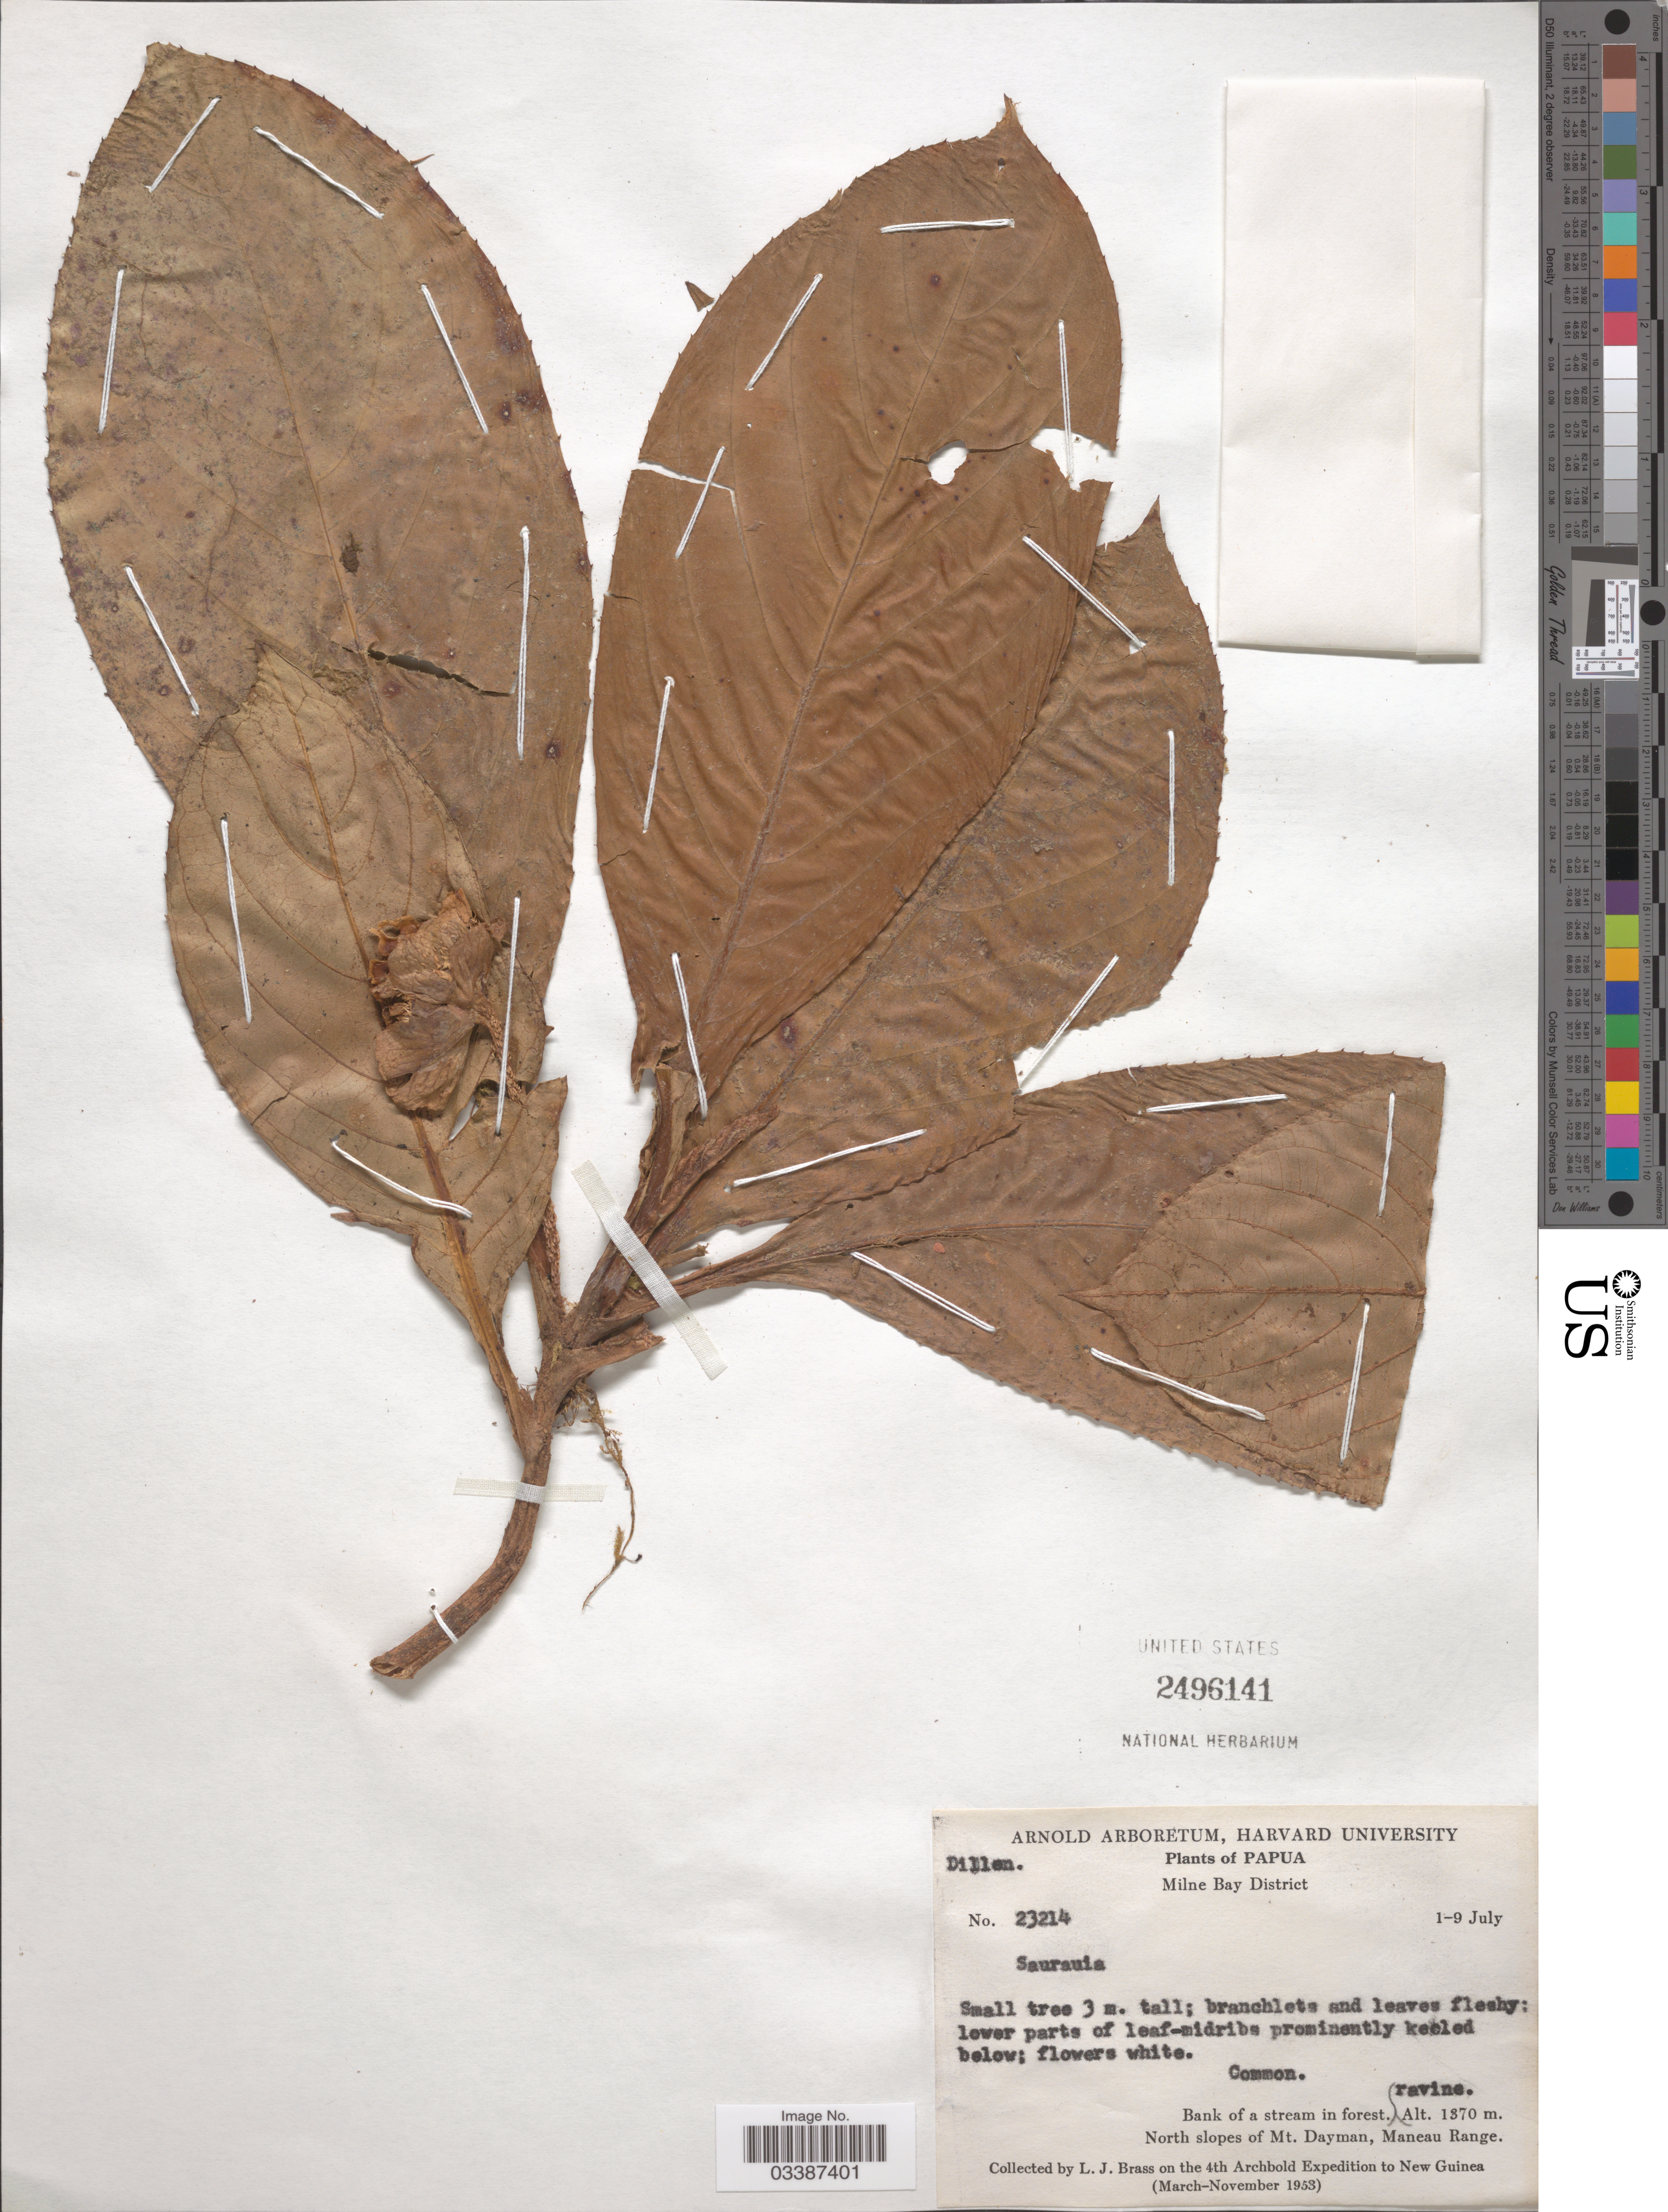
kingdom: Plantae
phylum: Tracheophyta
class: Magnoliopsida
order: Ericales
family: Actinidiaceae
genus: Saurauia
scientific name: Saurauia sp.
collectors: L. J. Brass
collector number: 23214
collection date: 1953-07-01/1953-07-09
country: Papua New Guinea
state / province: Milne Bay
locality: Papua. Milne Bay District. North slopes of Mt. Dayman, Maneau Range. New Guinea.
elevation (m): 1370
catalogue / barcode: US 2496141